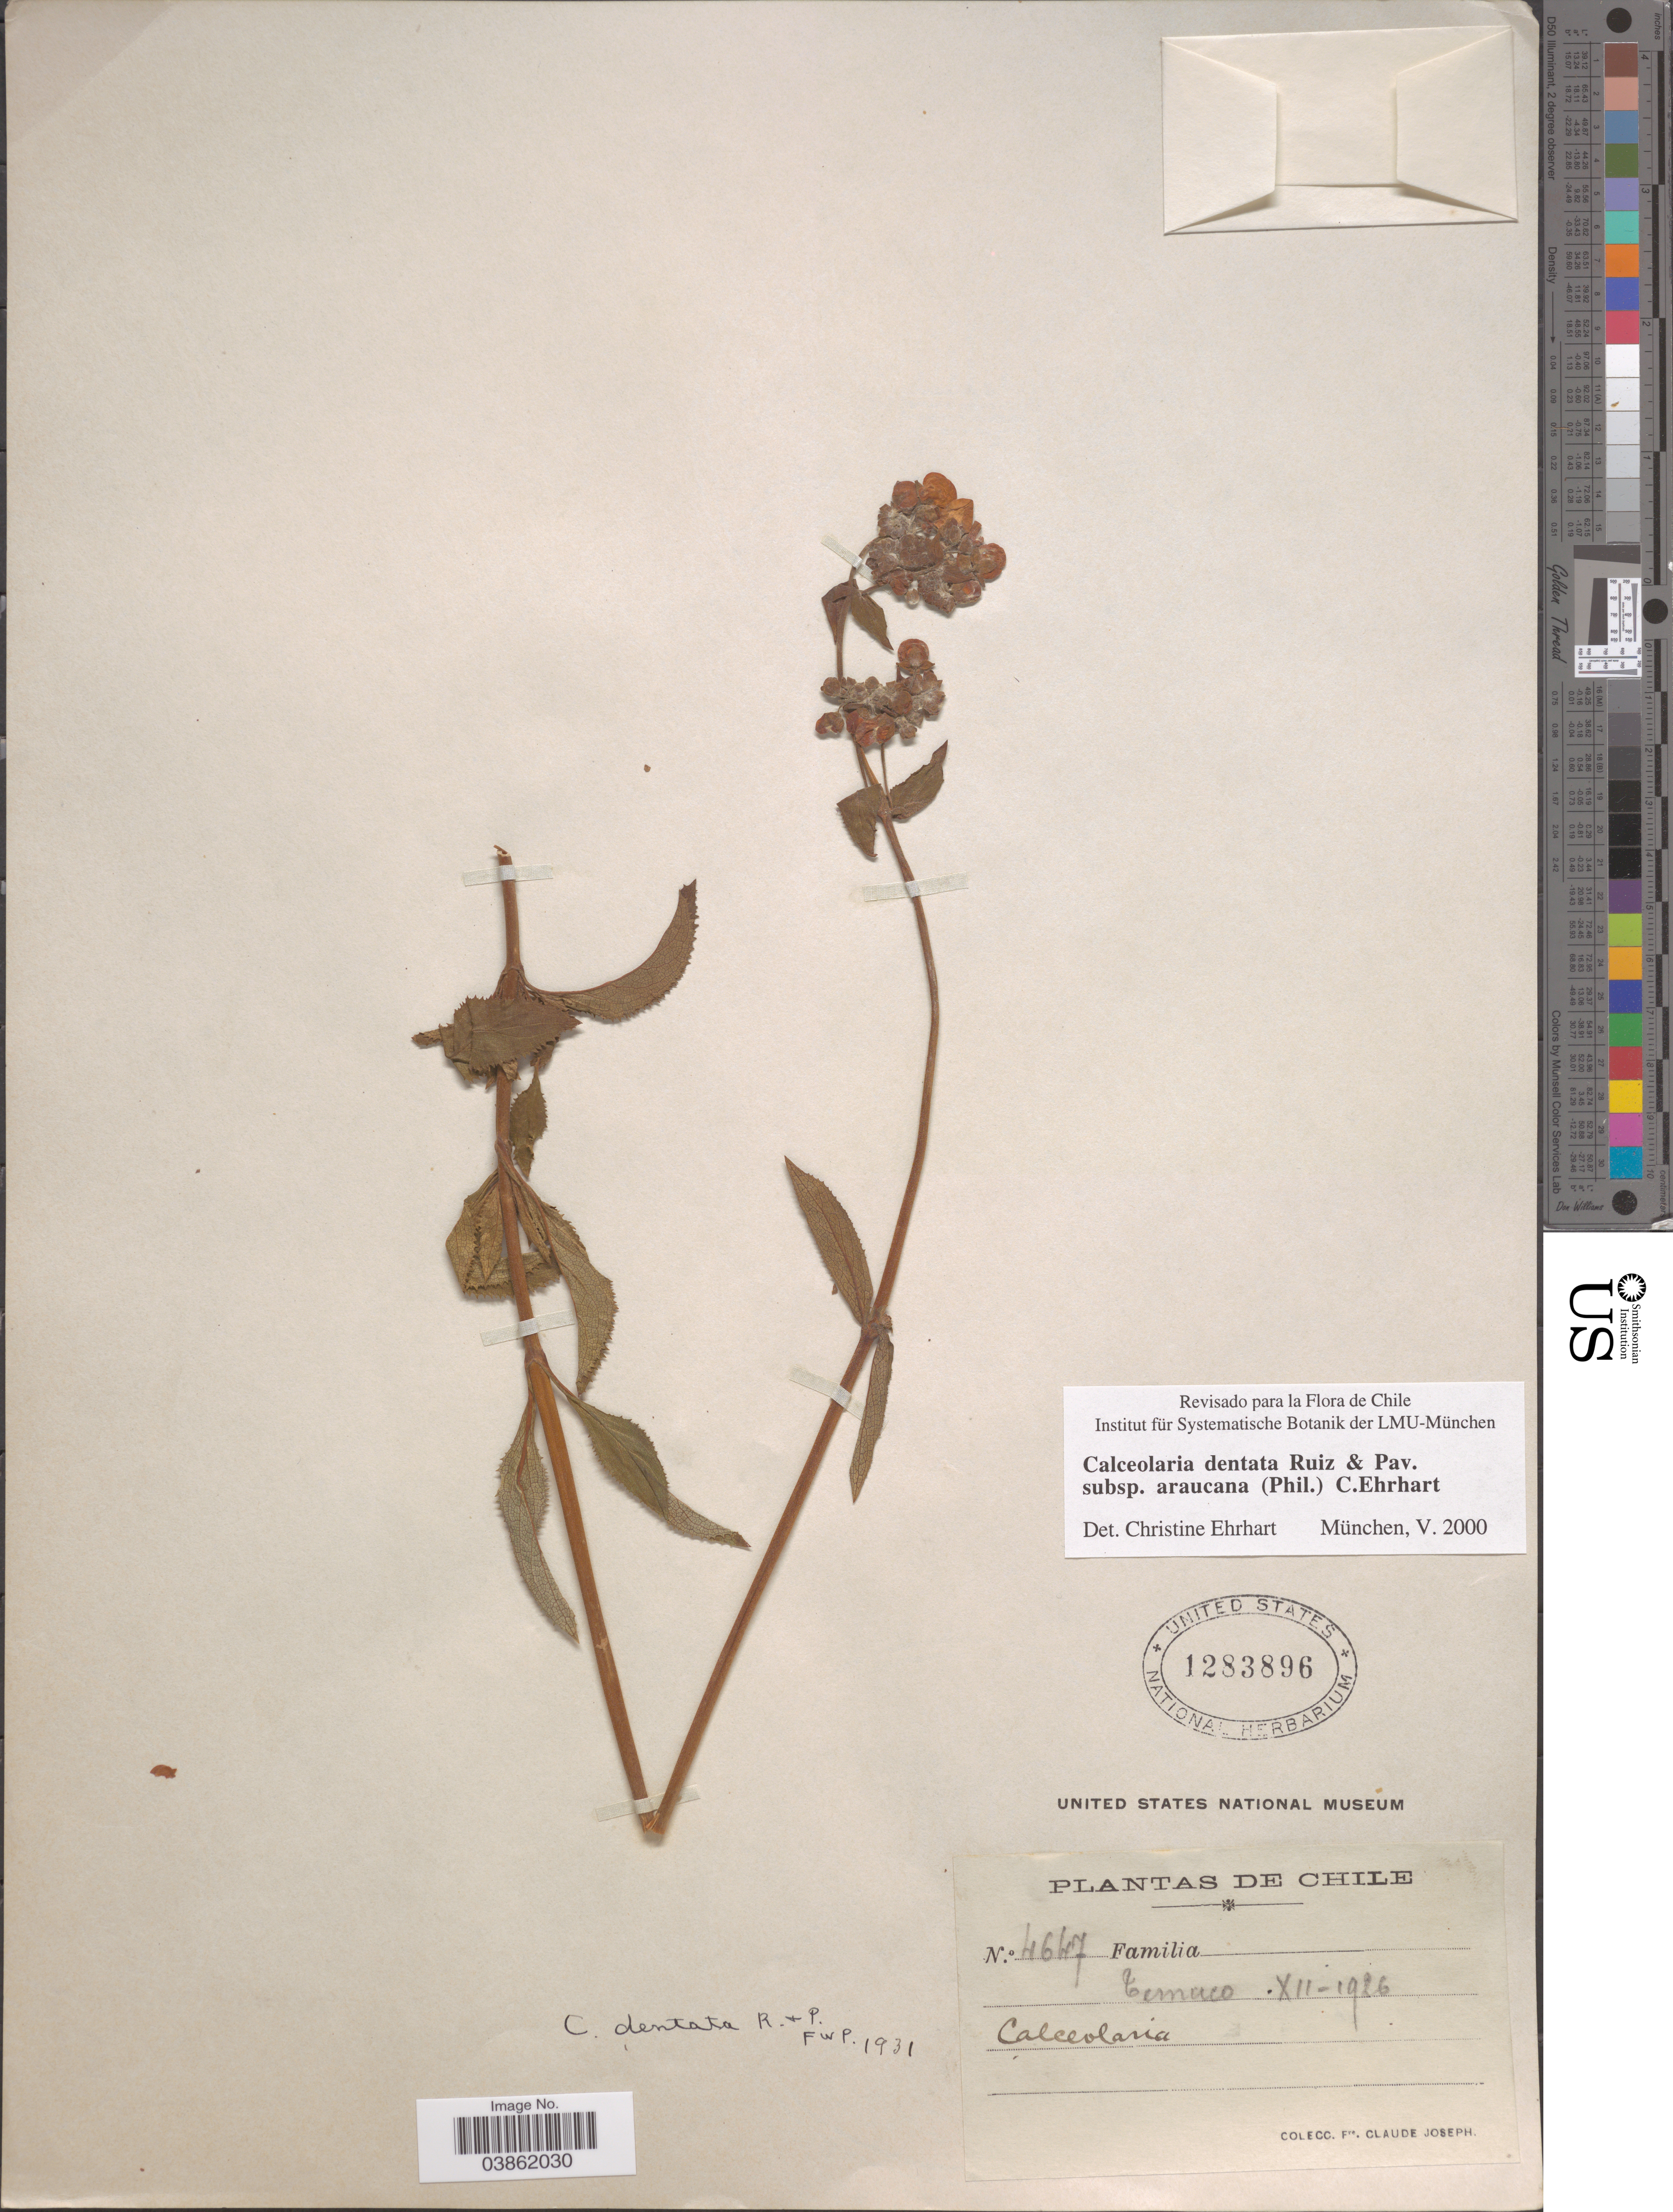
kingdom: Plantae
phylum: Tracheophyta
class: Magnoliopsida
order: Lamiales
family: Calceolariaceae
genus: Calceolaria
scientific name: Calceolaria dentata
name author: Ruiz & Pav.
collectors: Bro. Claude-Joseph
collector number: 4647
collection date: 1926-12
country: Chile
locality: Temuco.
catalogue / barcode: US 1283896